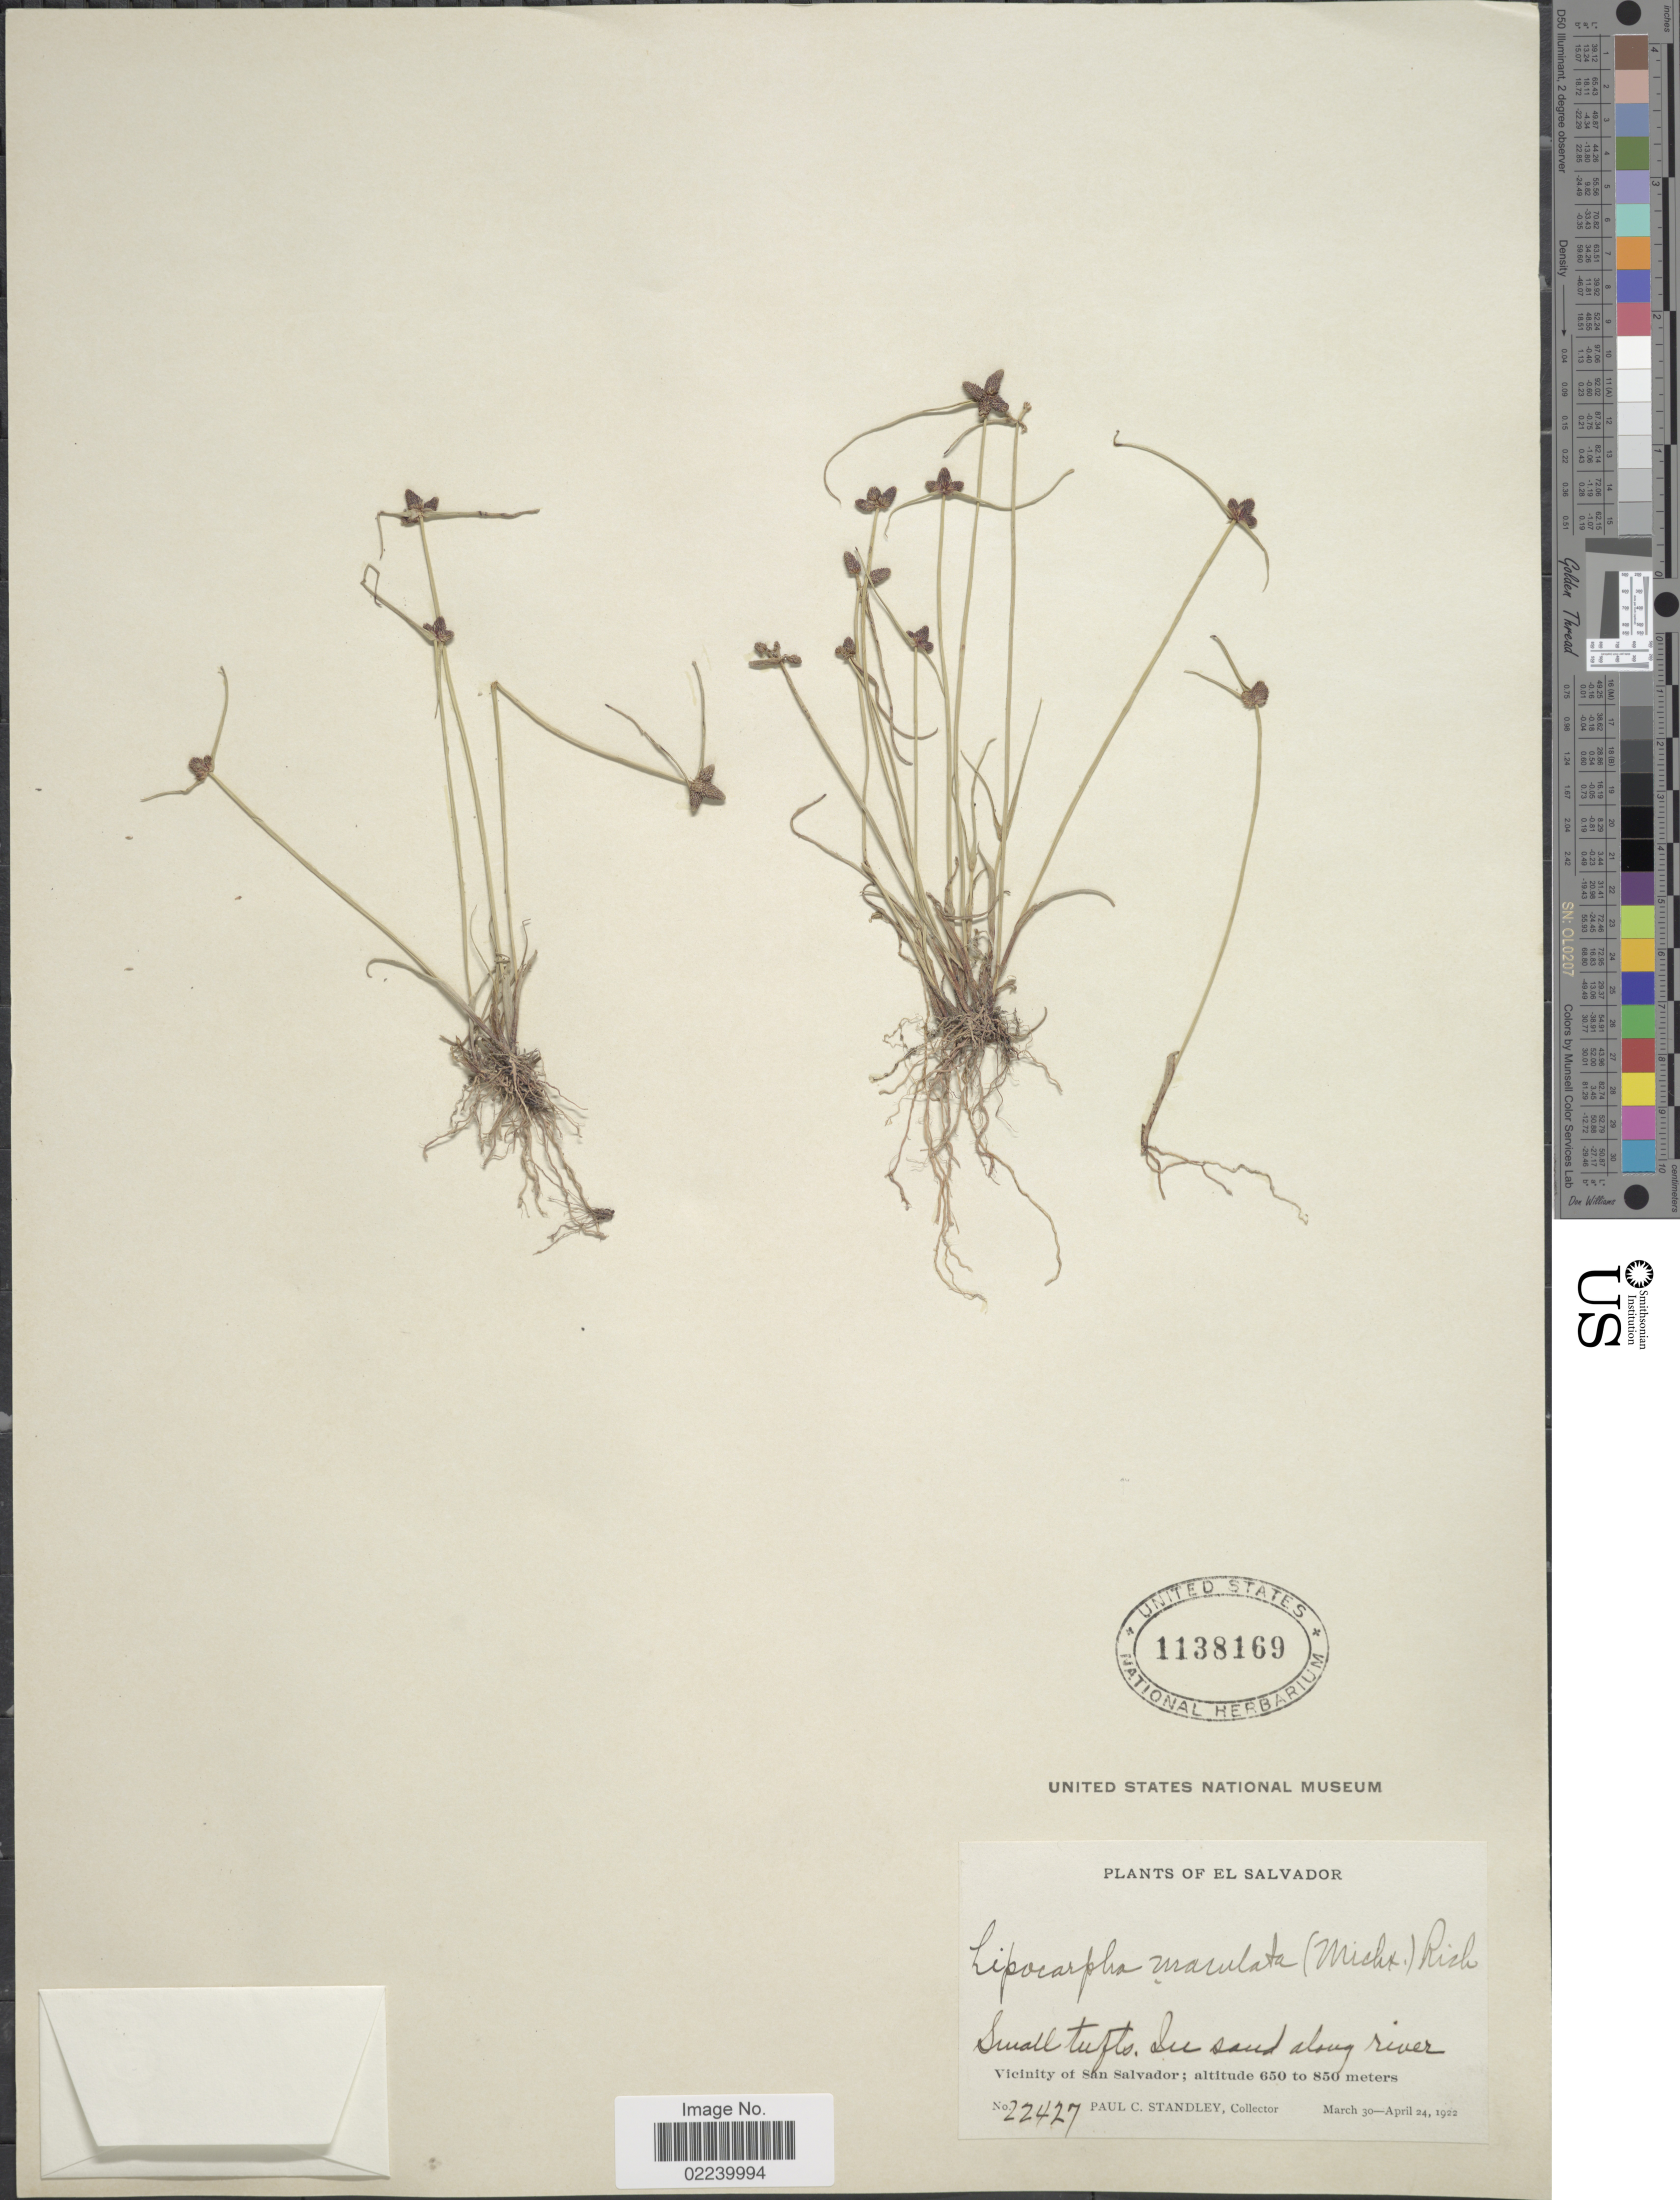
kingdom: Plantae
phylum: Tracheophyta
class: Liliopsida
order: Poales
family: Cyperaceae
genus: Cyperus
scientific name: Cyperus lipomexicanus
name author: Goetgh.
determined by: Strong, M. T., (US), Smithsonian Institution - National Museum of Natural History (UNITED STATES)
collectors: P. C. Standley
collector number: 22427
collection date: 1922-03-30/1922-04-24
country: El Salvador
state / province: San Salvador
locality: In sand along river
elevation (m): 650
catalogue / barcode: US 1138169